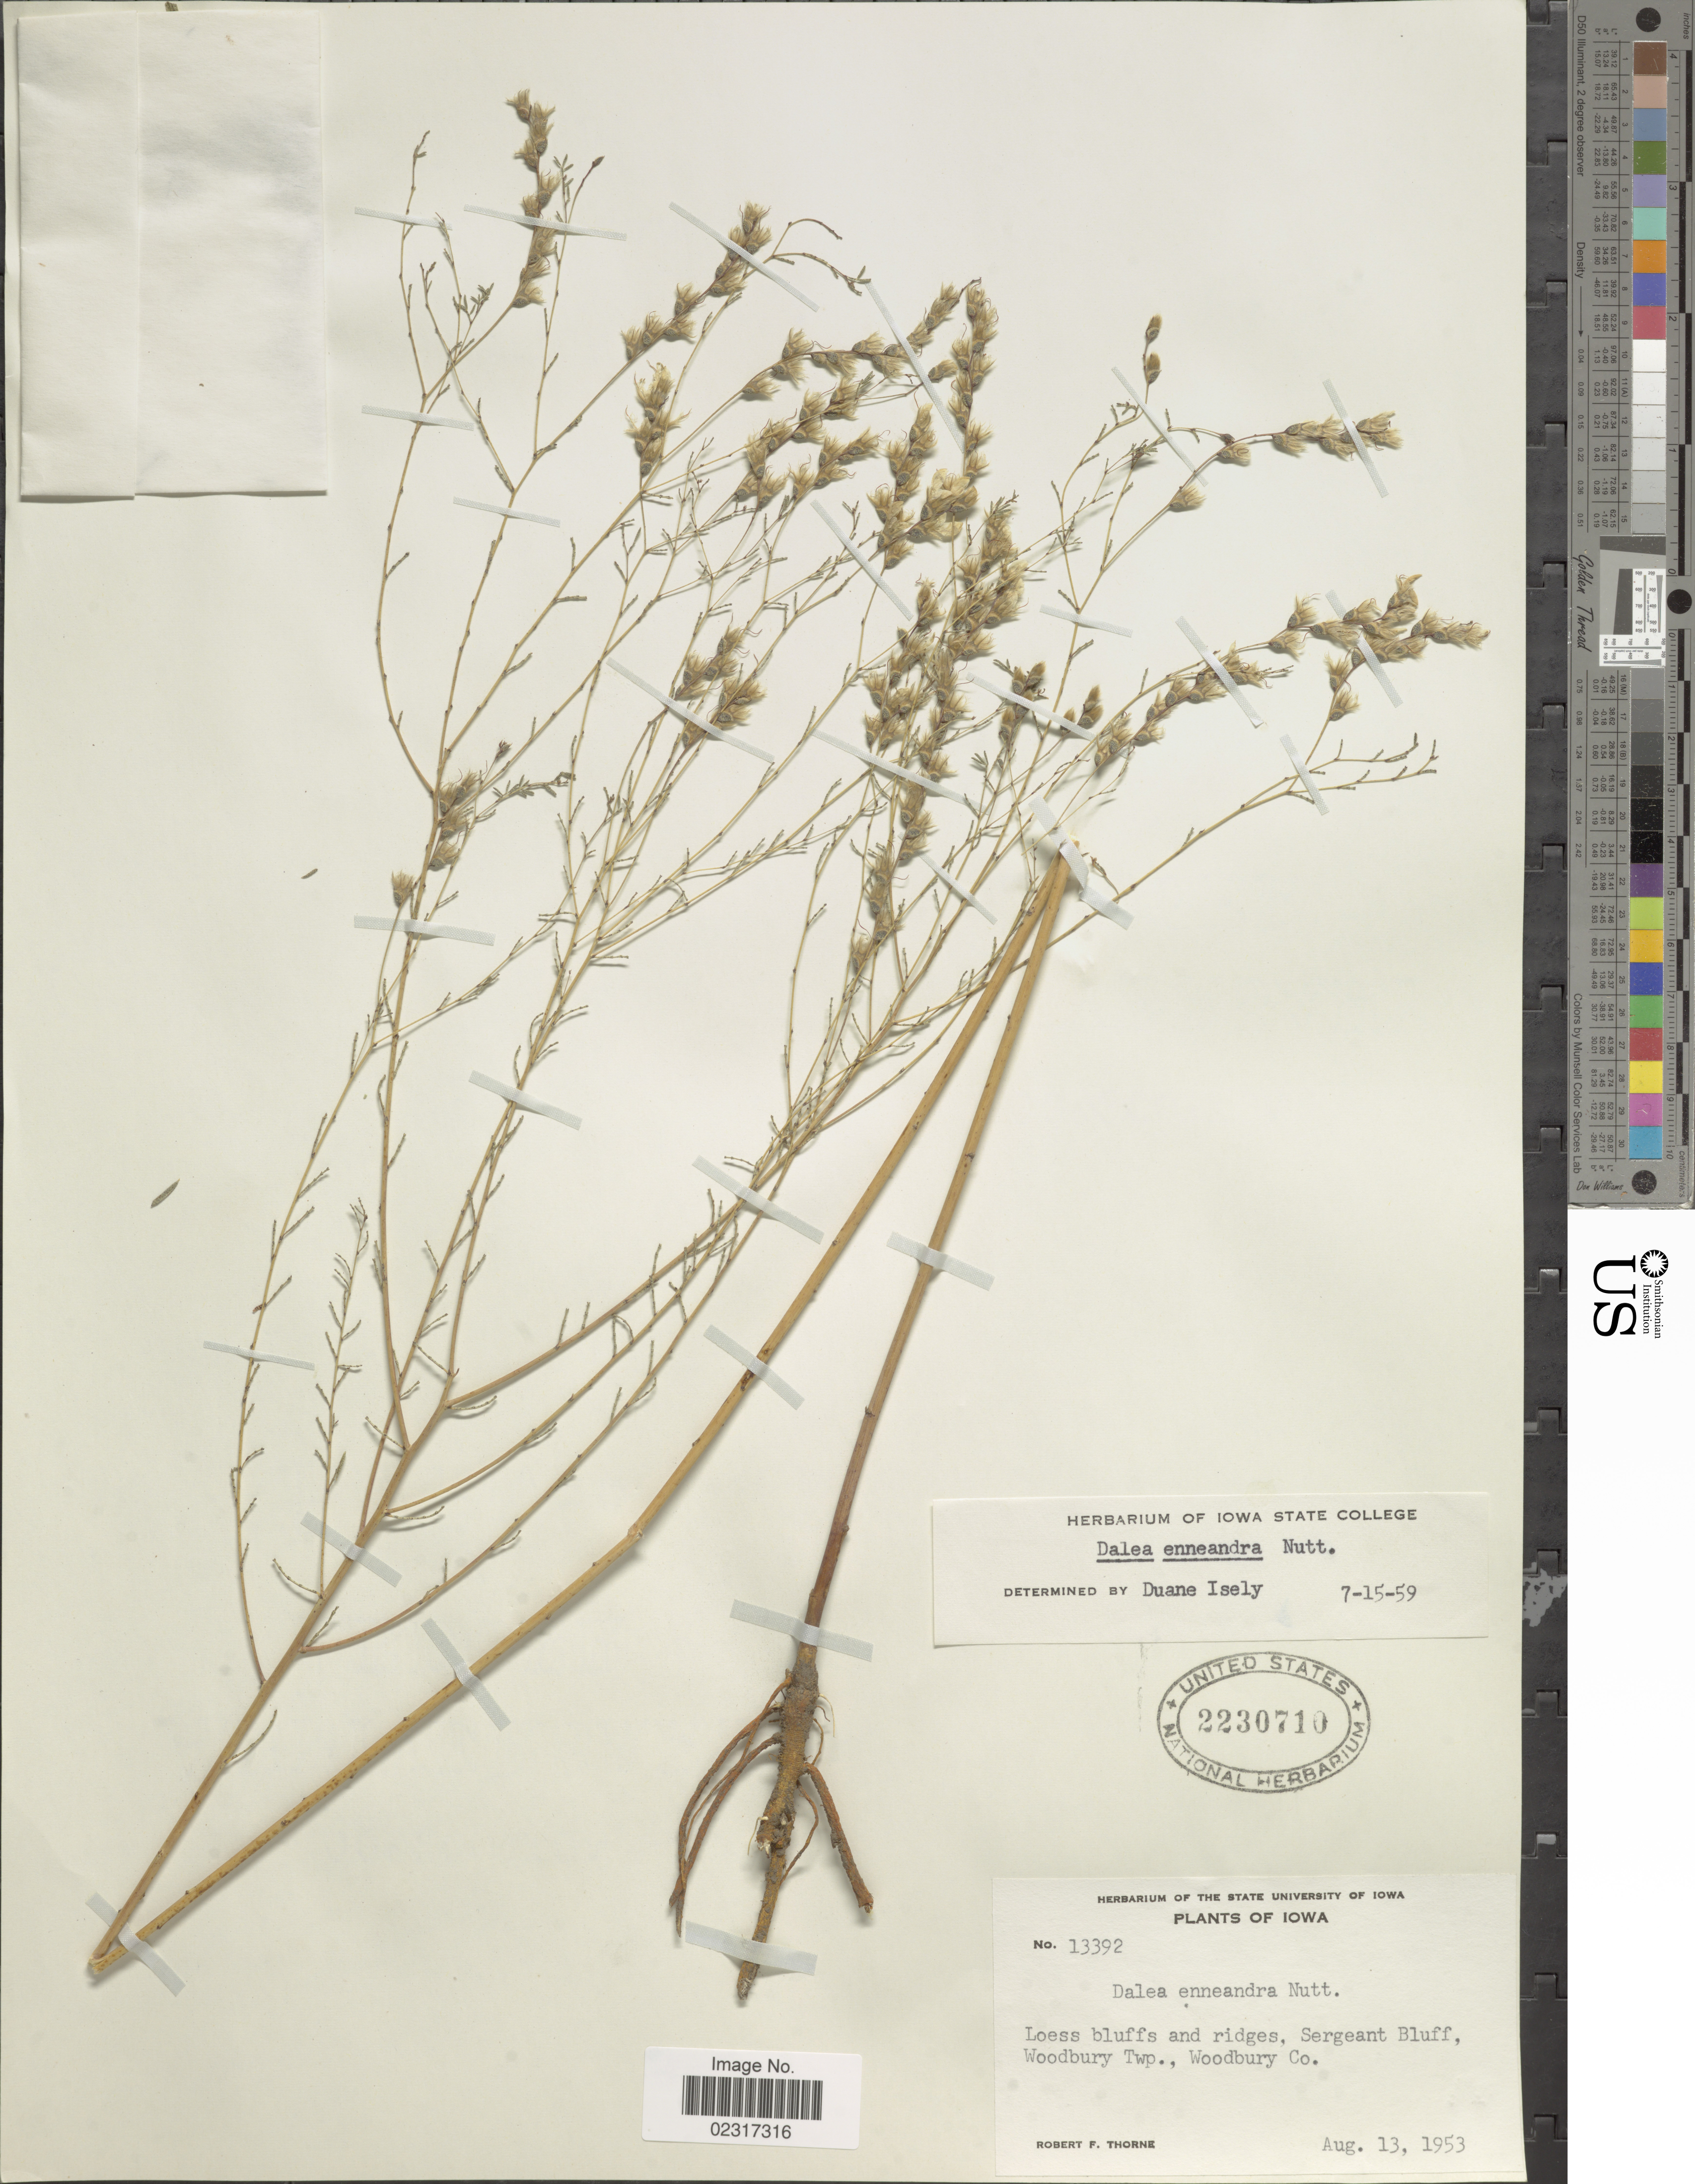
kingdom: Plantae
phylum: Tracheophyta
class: Magnoliopsida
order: Fabales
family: Fabaceae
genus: Dalea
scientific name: Dalea enneandra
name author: Nutt.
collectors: R. F. Thorne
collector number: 13392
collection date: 1953-08-13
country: United States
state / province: Iowa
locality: Sergeant Bluff, Woodbury Co.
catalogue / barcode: US 2230710